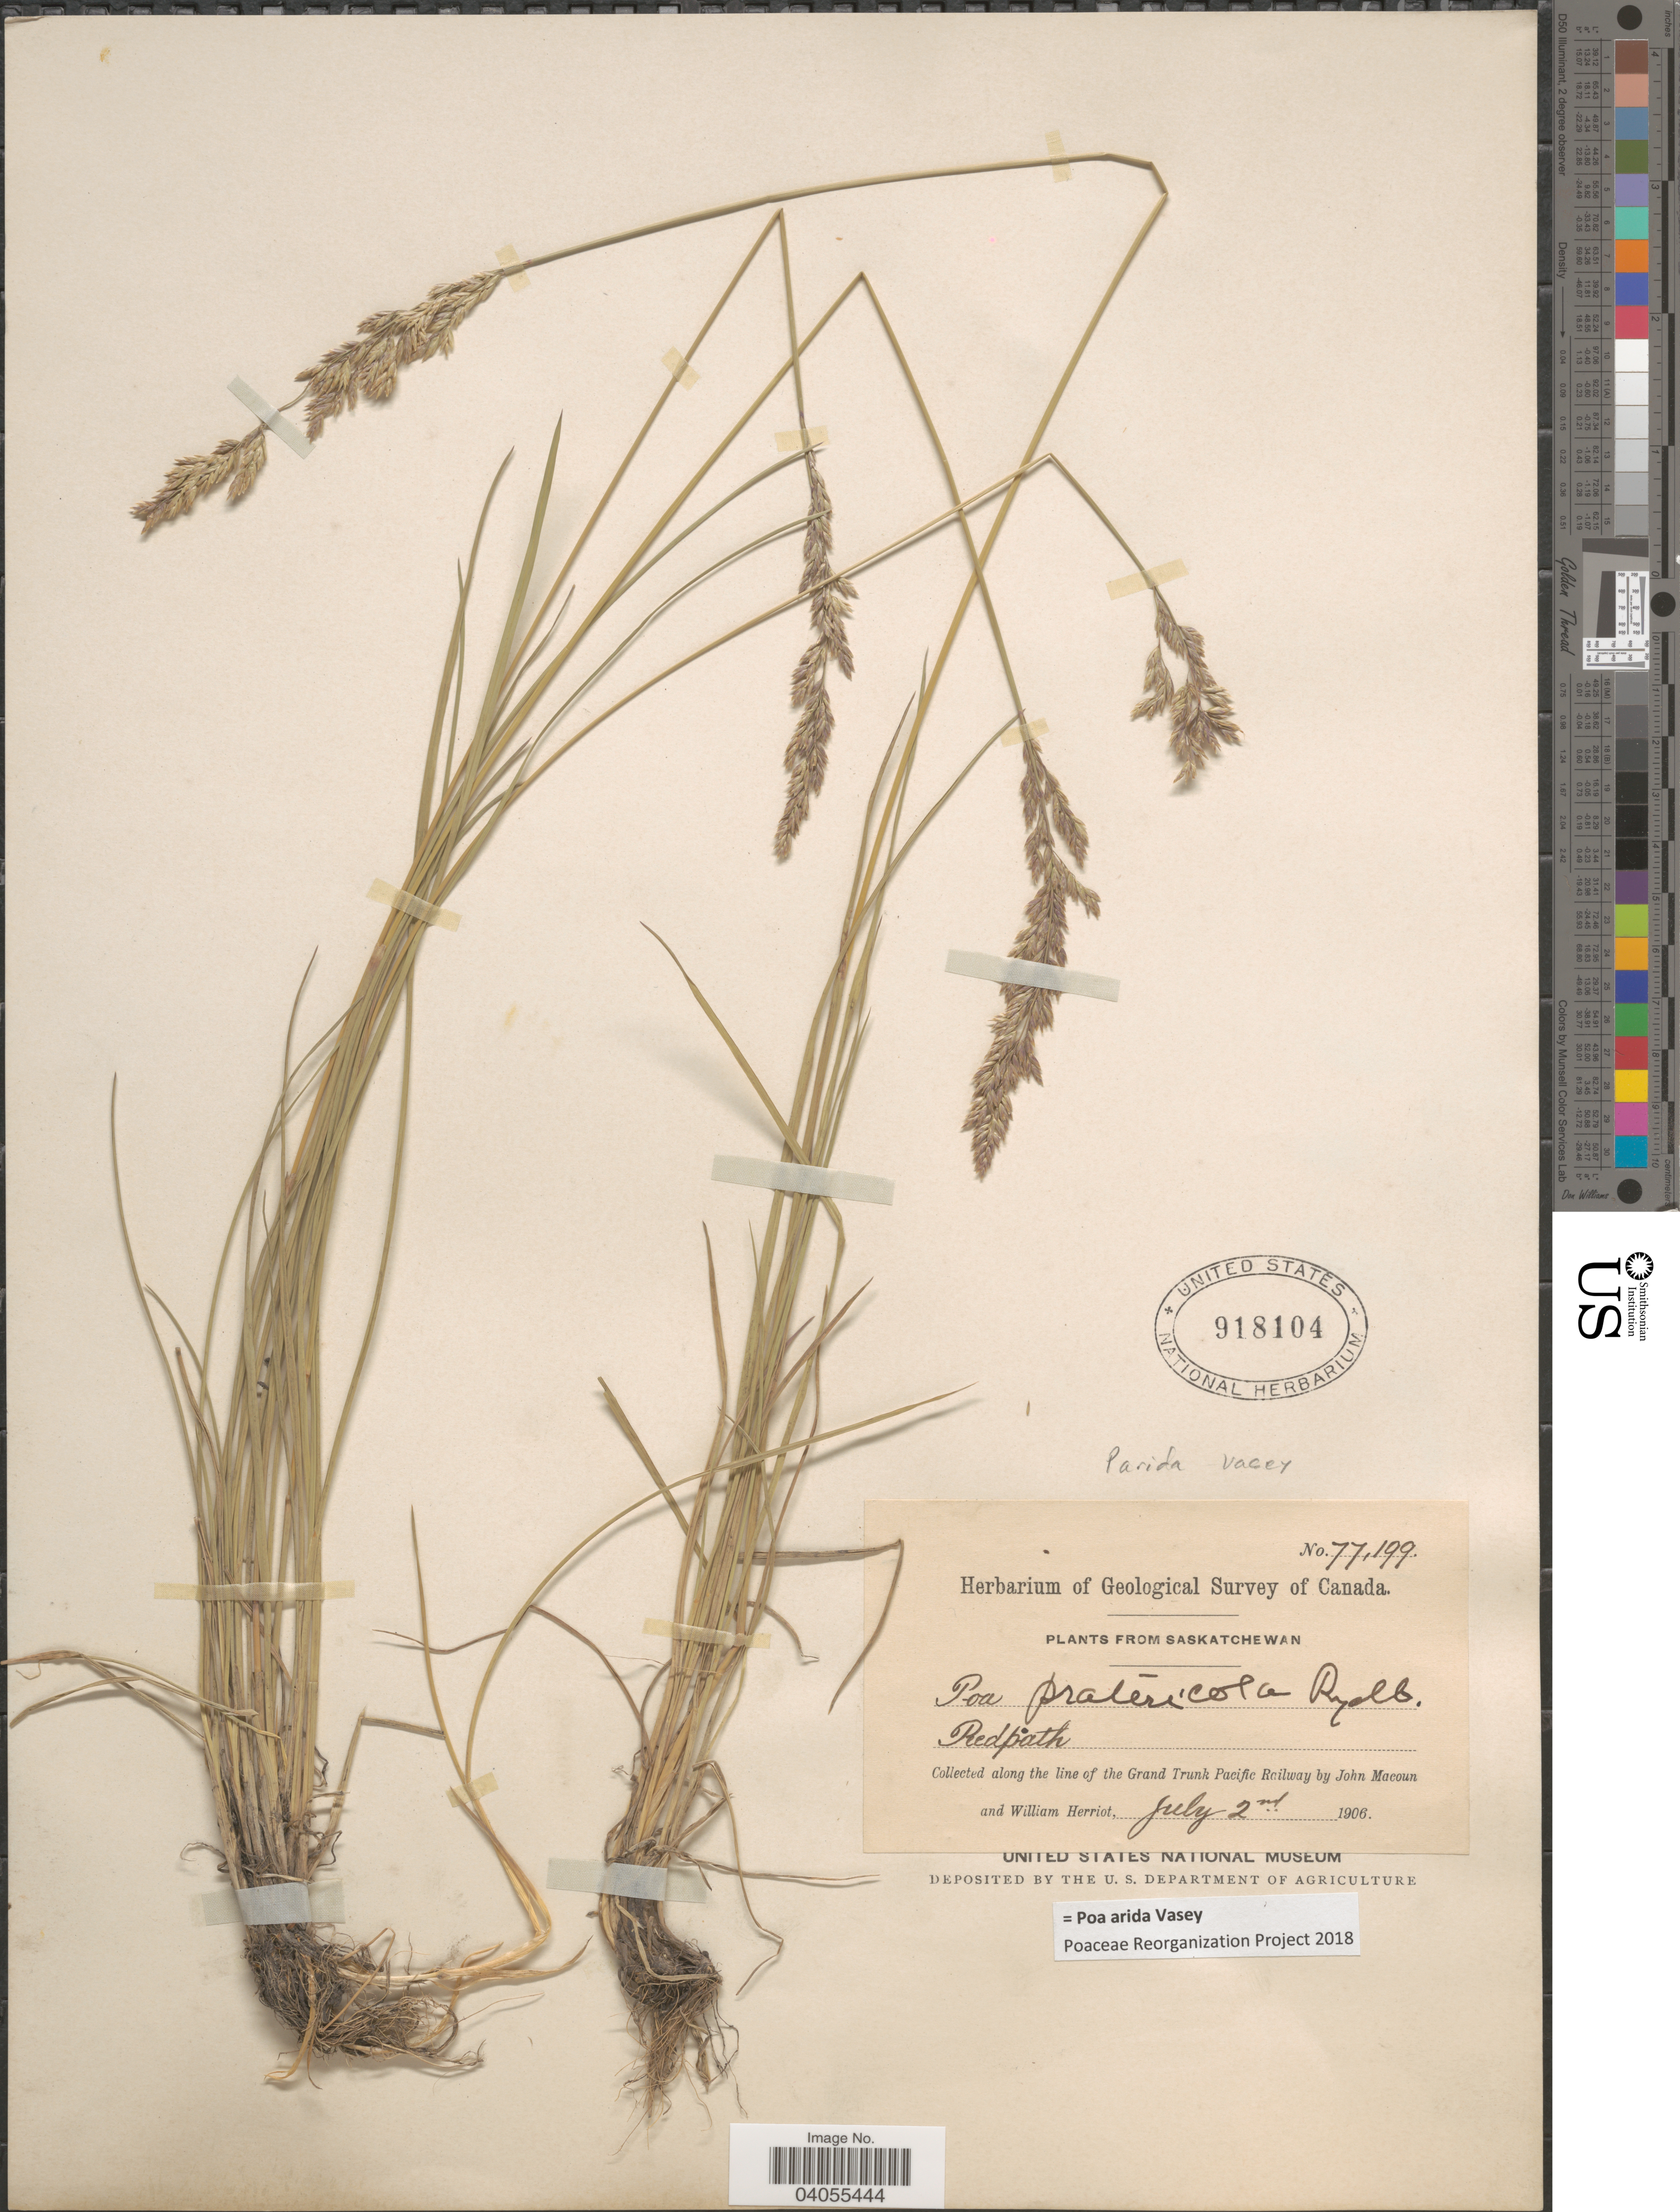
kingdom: Plantae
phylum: Tracheophyta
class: Liliopsida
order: Poales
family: Poaceae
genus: Poa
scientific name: Poa arida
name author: Vasey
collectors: J. Macoun & W. Herriot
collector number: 77199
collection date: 1906-07-02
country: Canada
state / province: Saskatchewan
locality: Redpath. Along the line of the Grand Trunk Pacific Railway.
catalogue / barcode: US 918104